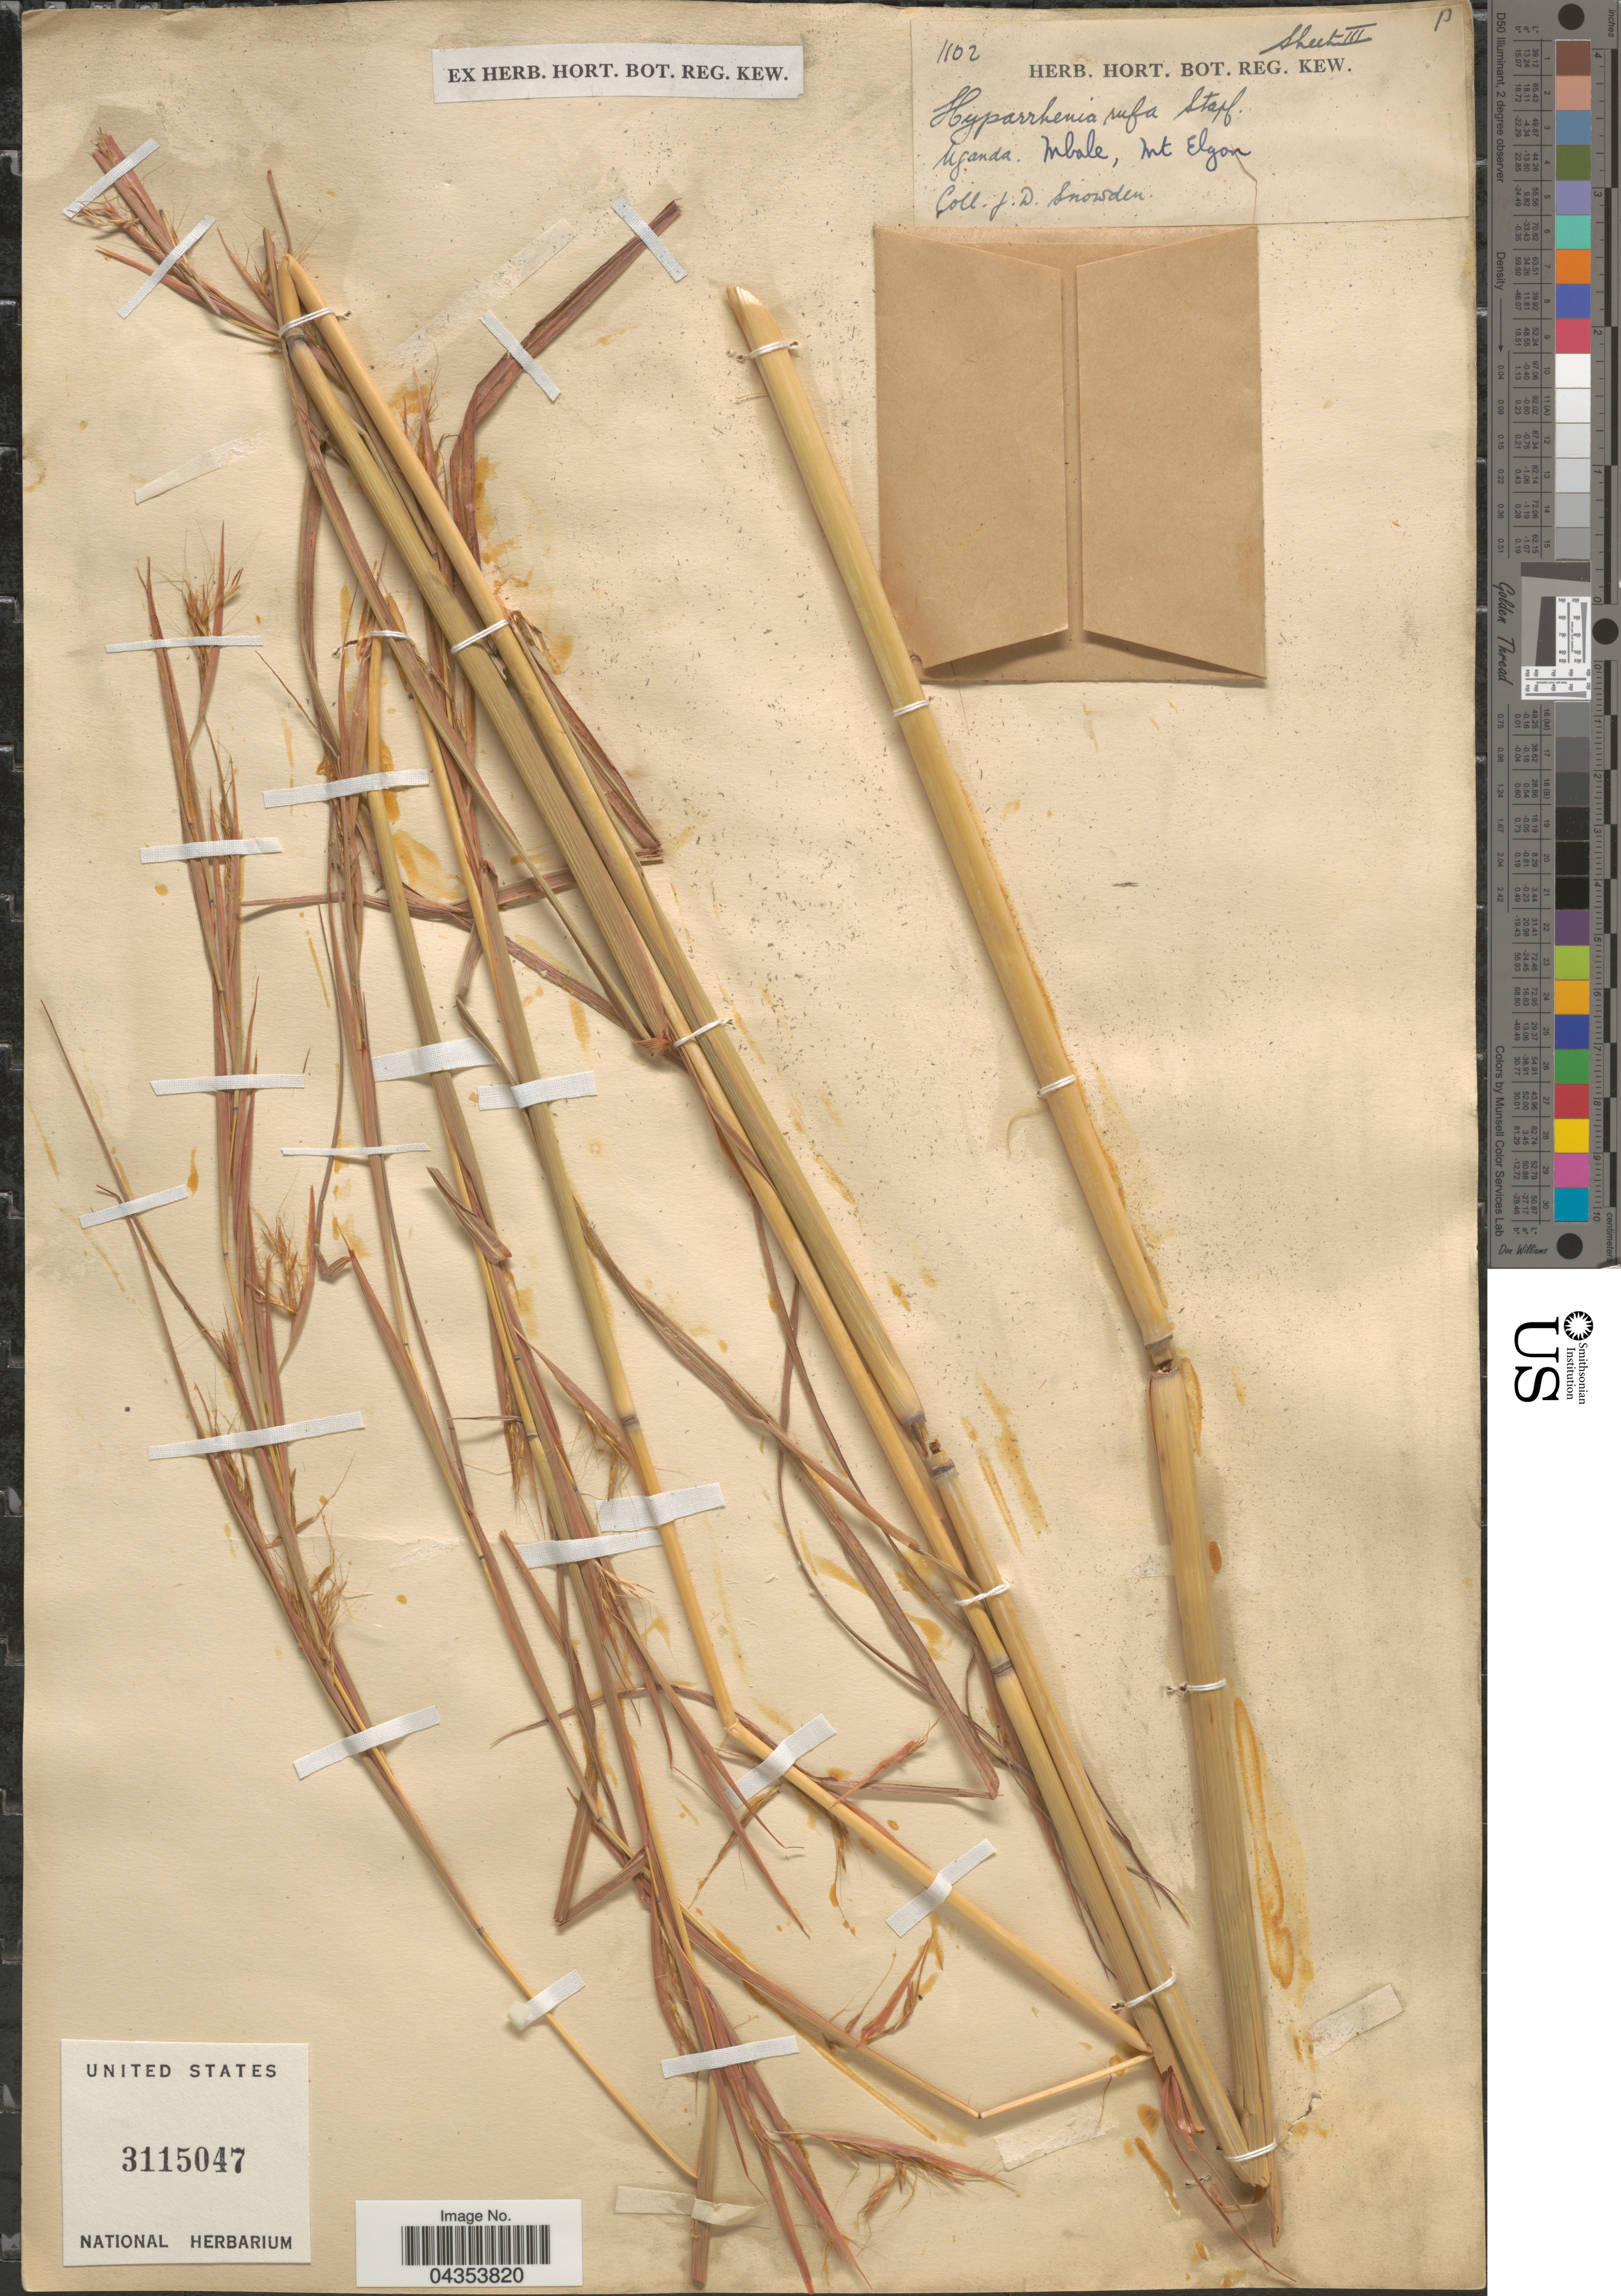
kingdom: Plantae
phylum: Tracheophyta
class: Liliopsida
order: Poales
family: Poaceae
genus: Hyparrhenia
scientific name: Hyparrhenia rufa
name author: (Nees) Stapf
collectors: J. Snowden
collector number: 1102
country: Uganda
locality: Mbale, Mt Elgon.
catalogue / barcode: US 3115047